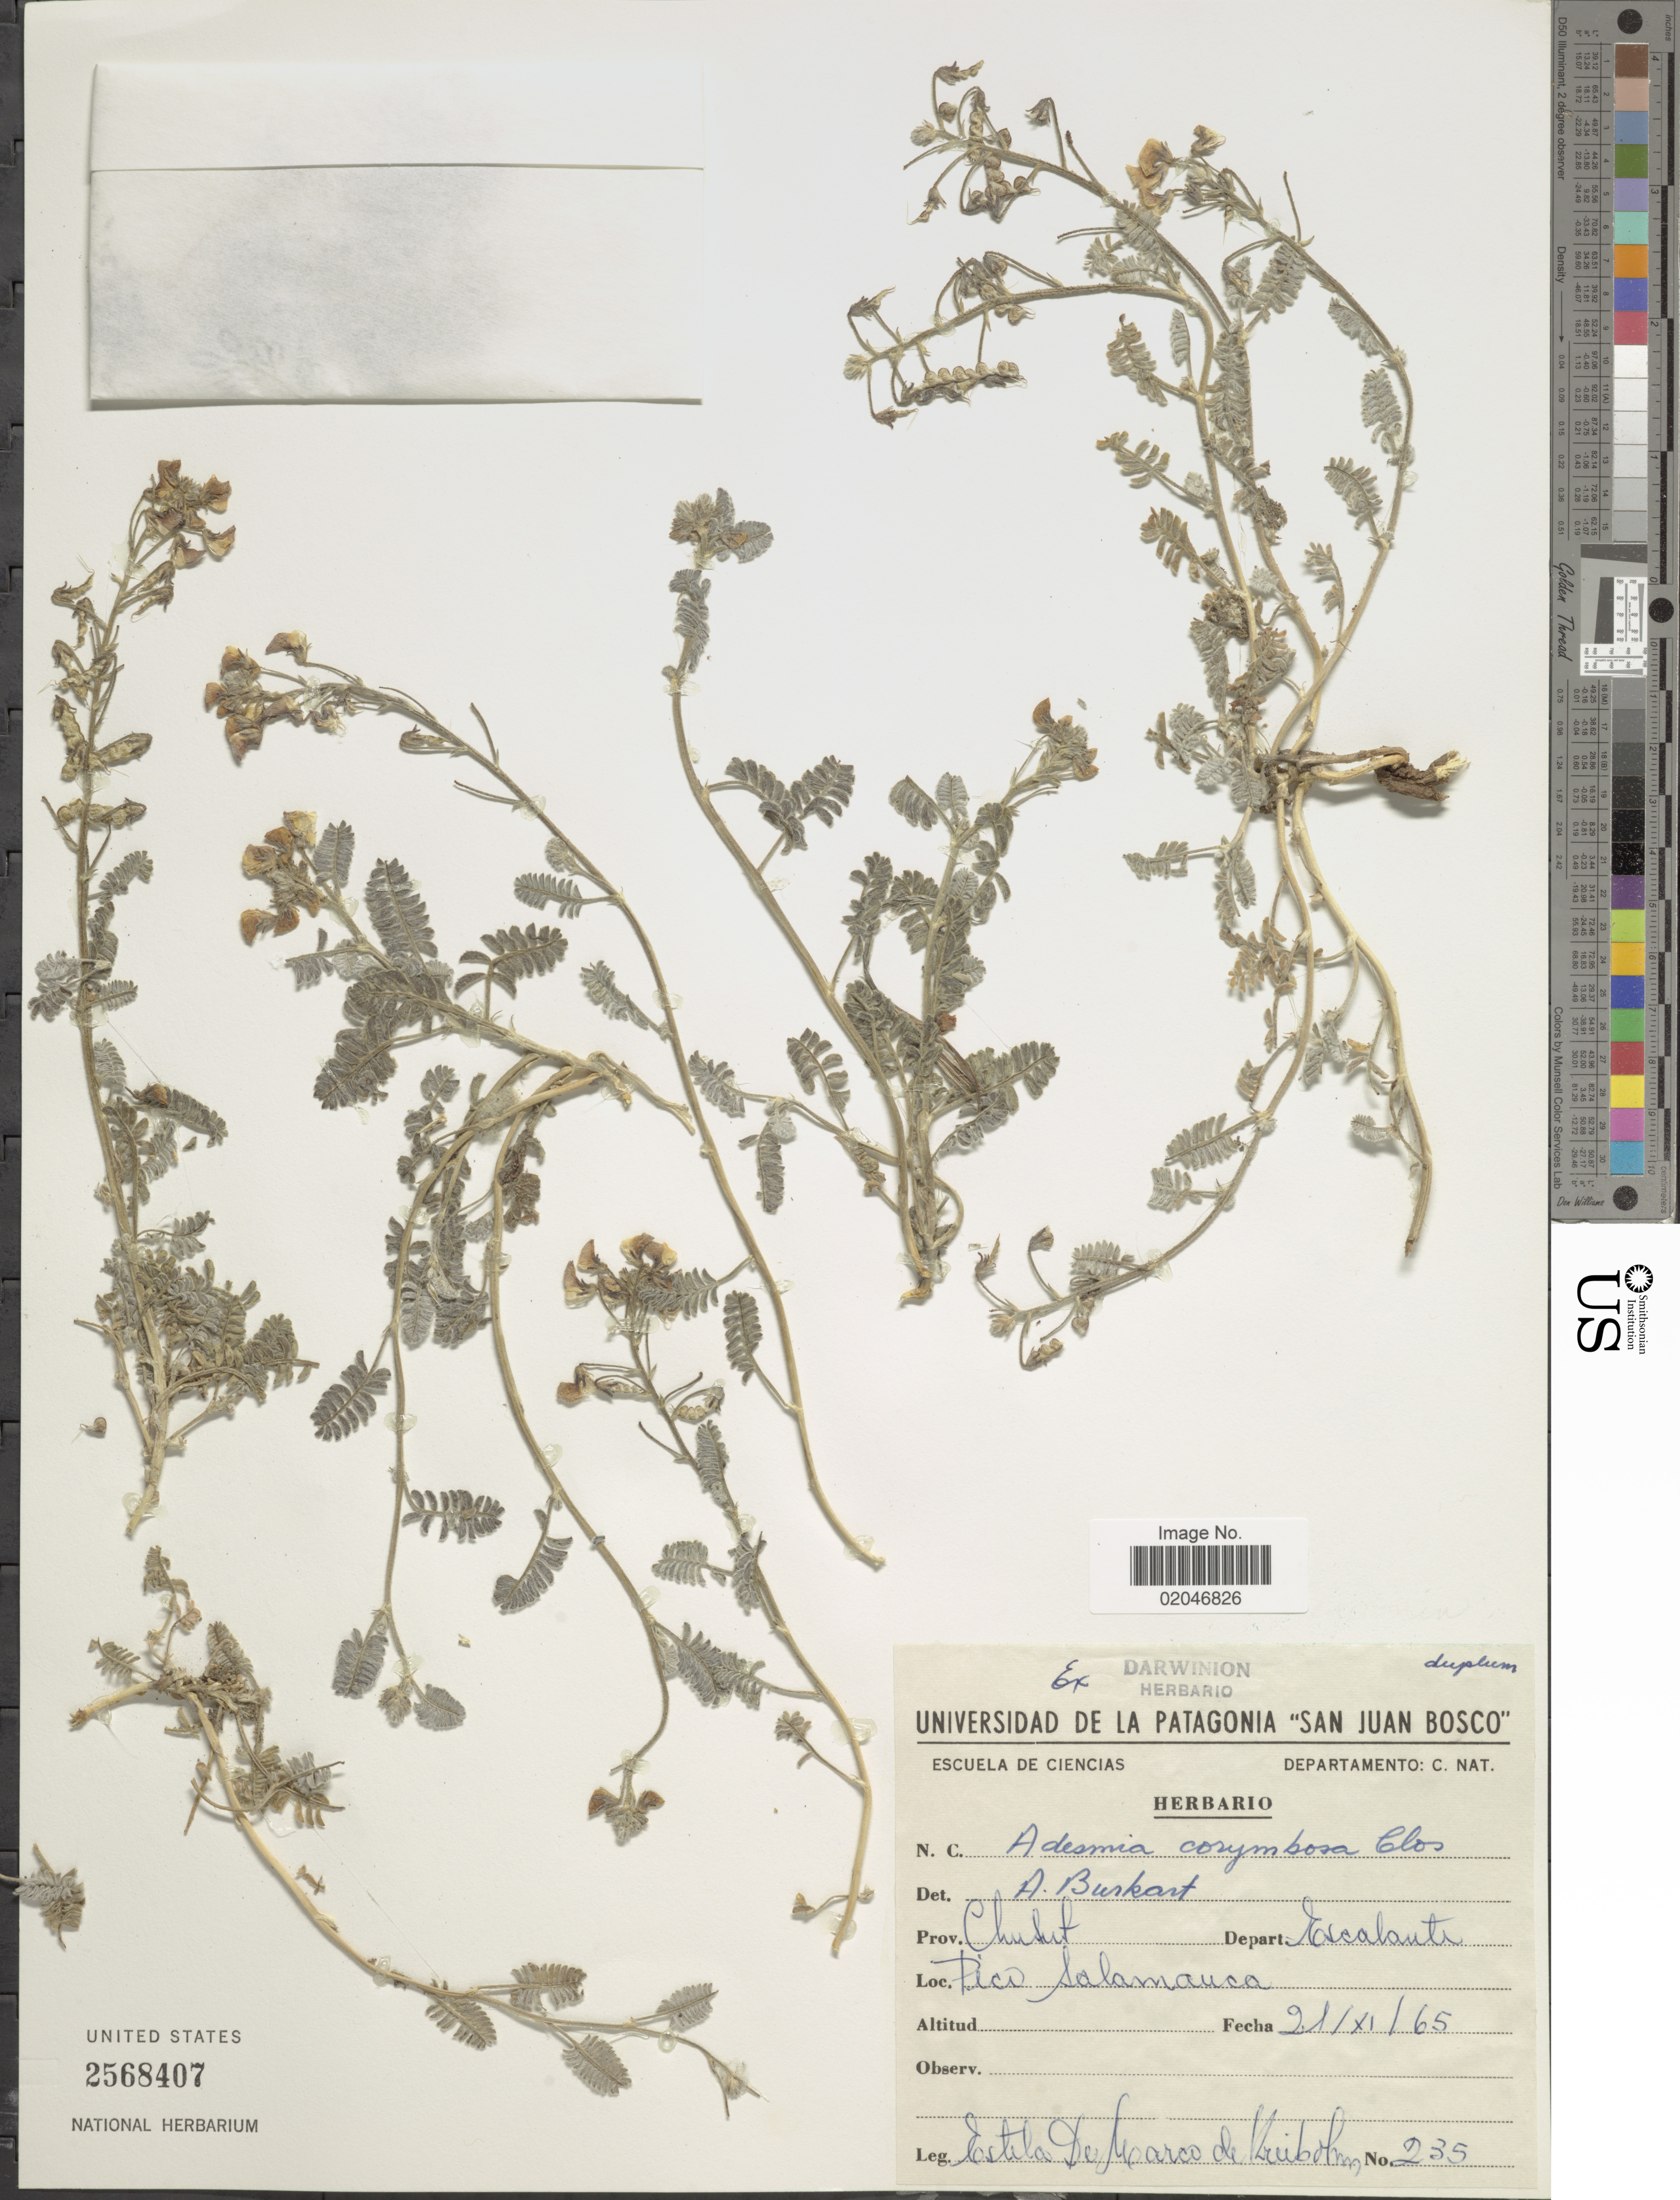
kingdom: Plantae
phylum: Tracheophyta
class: Magnoliopsida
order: Fabales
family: Fabaceae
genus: Adesmia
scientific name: Adesmia corymbosa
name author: Clos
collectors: E. Kreibohm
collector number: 235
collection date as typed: Transcribed d/m/y: 21/11/65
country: Argentina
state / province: Chubut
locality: Depart. Escalante, Pico Salamanca.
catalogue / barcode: US 2568407